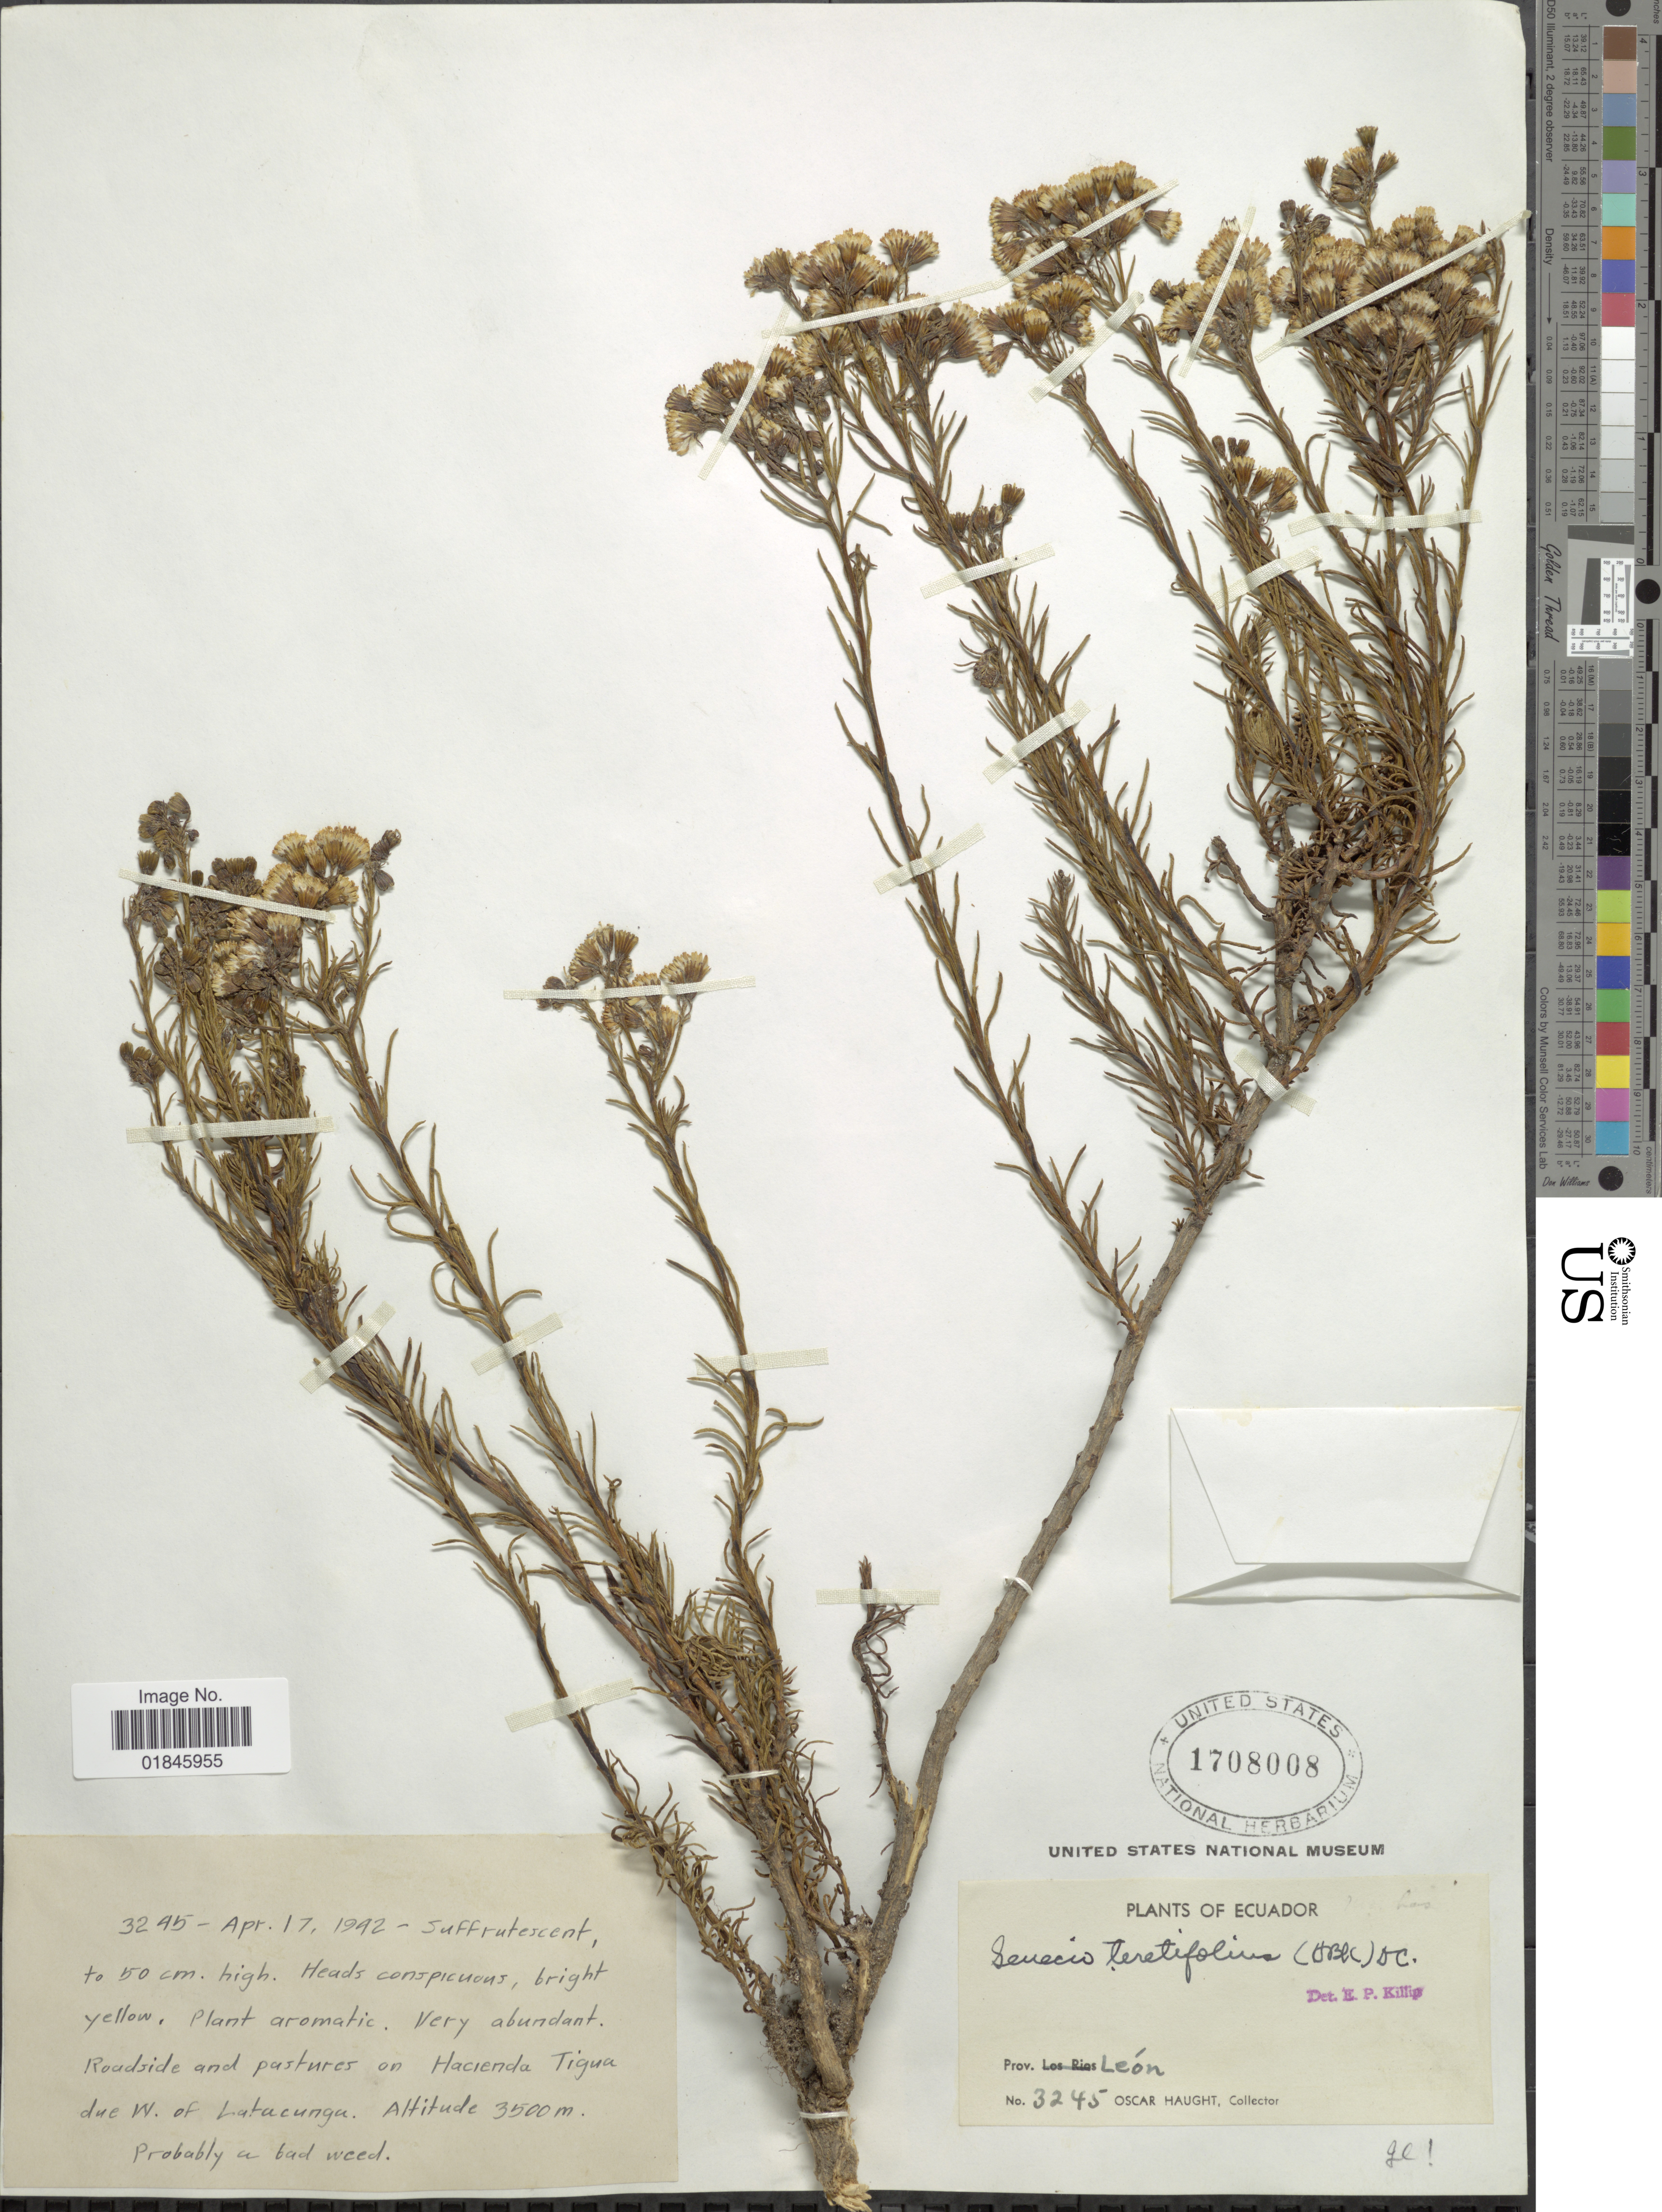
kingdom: Plantae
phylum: Tracheophyta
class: Magnoliopsida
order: Asterales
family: Asteraceae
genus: Pentacalia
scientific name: Pentacalia teretifolia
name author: (Kunth) Cuatrec.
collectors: O. L. Haught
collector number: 3245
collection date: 1942-04-17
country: Ecuador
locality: Prov. Léon. Roadside and pastures on Hacienda Tigua due W. of Lutacunga.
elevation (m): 3500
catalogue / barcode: US 1708008